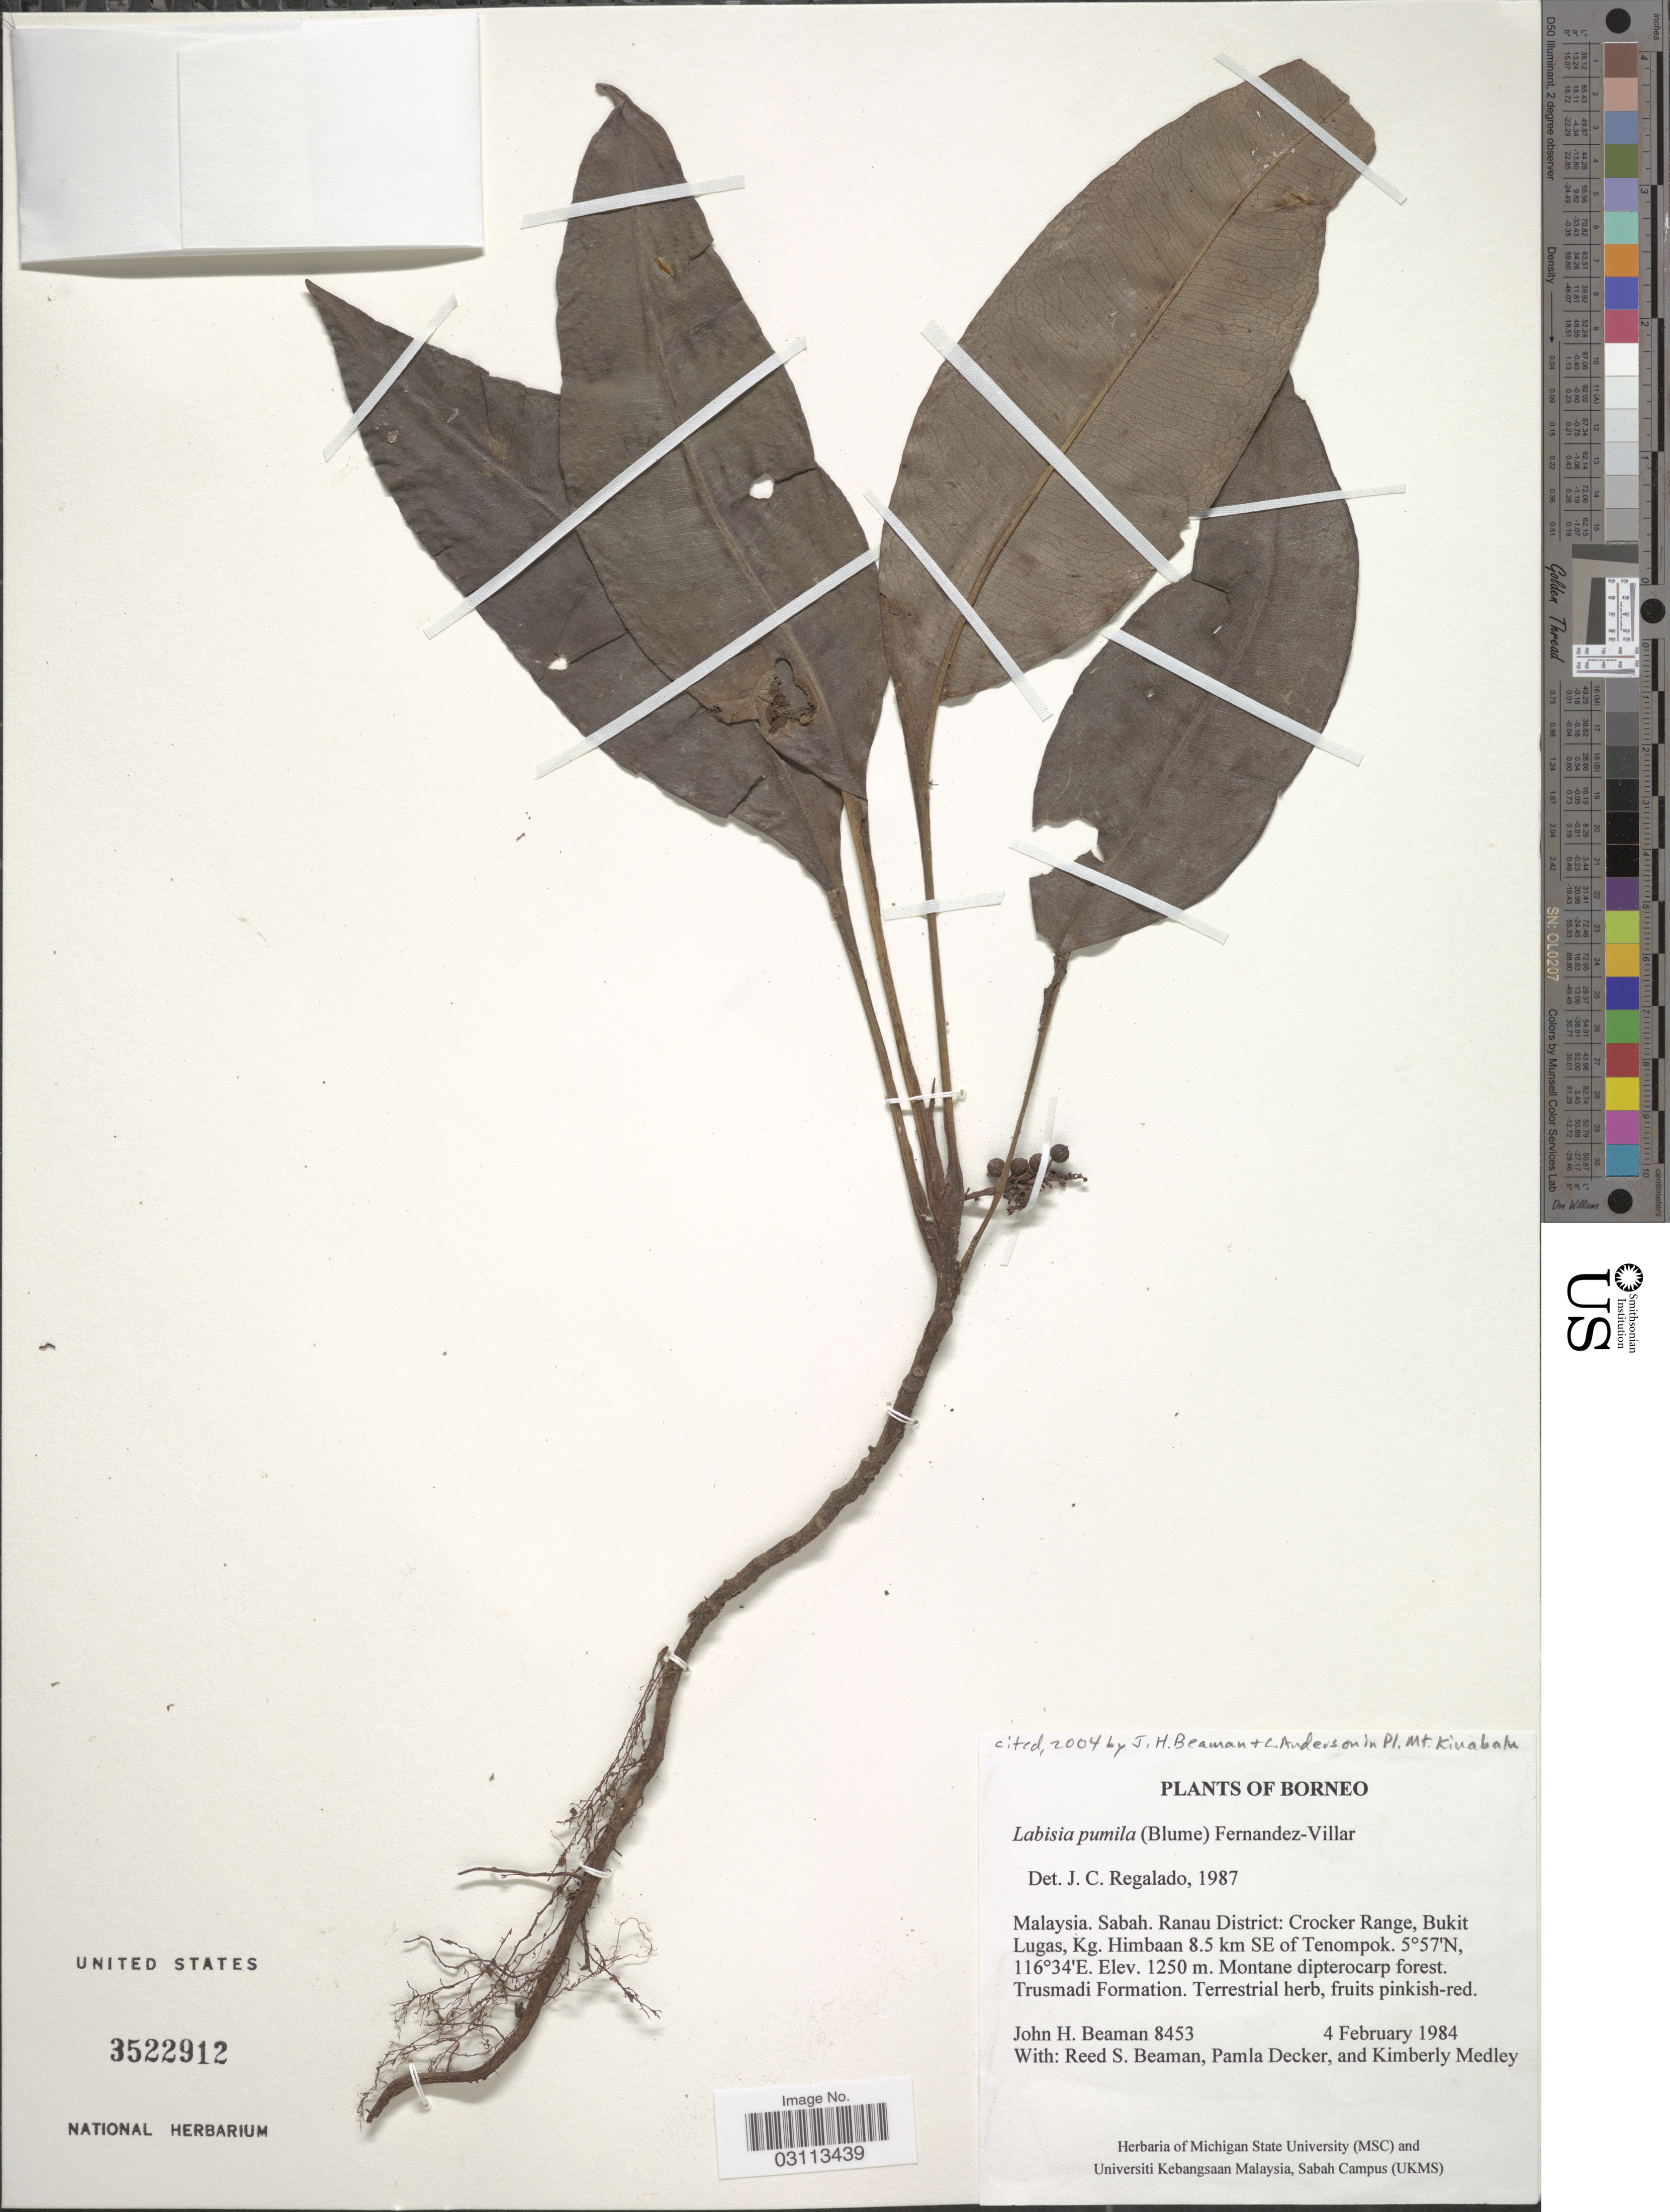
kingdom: Plantae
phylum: Tracheophyta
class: Magnoliopsida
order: Ericales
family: Primulaceae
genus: Labisia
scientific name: Labisia pumila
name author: (Blume) Fern.-Vill.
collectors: J. H. Beaman, R. S. Beaman, P. Decker & K. Medley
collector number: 8453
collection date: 1984-02-04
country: Malaysia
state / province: Sabah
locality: Borneo. Ranau District: Crocker Range, Bukit Lugas, Kg. Himbaan 8.5 km SE of Tenompok.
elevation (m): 1250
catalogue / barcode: US 3522912